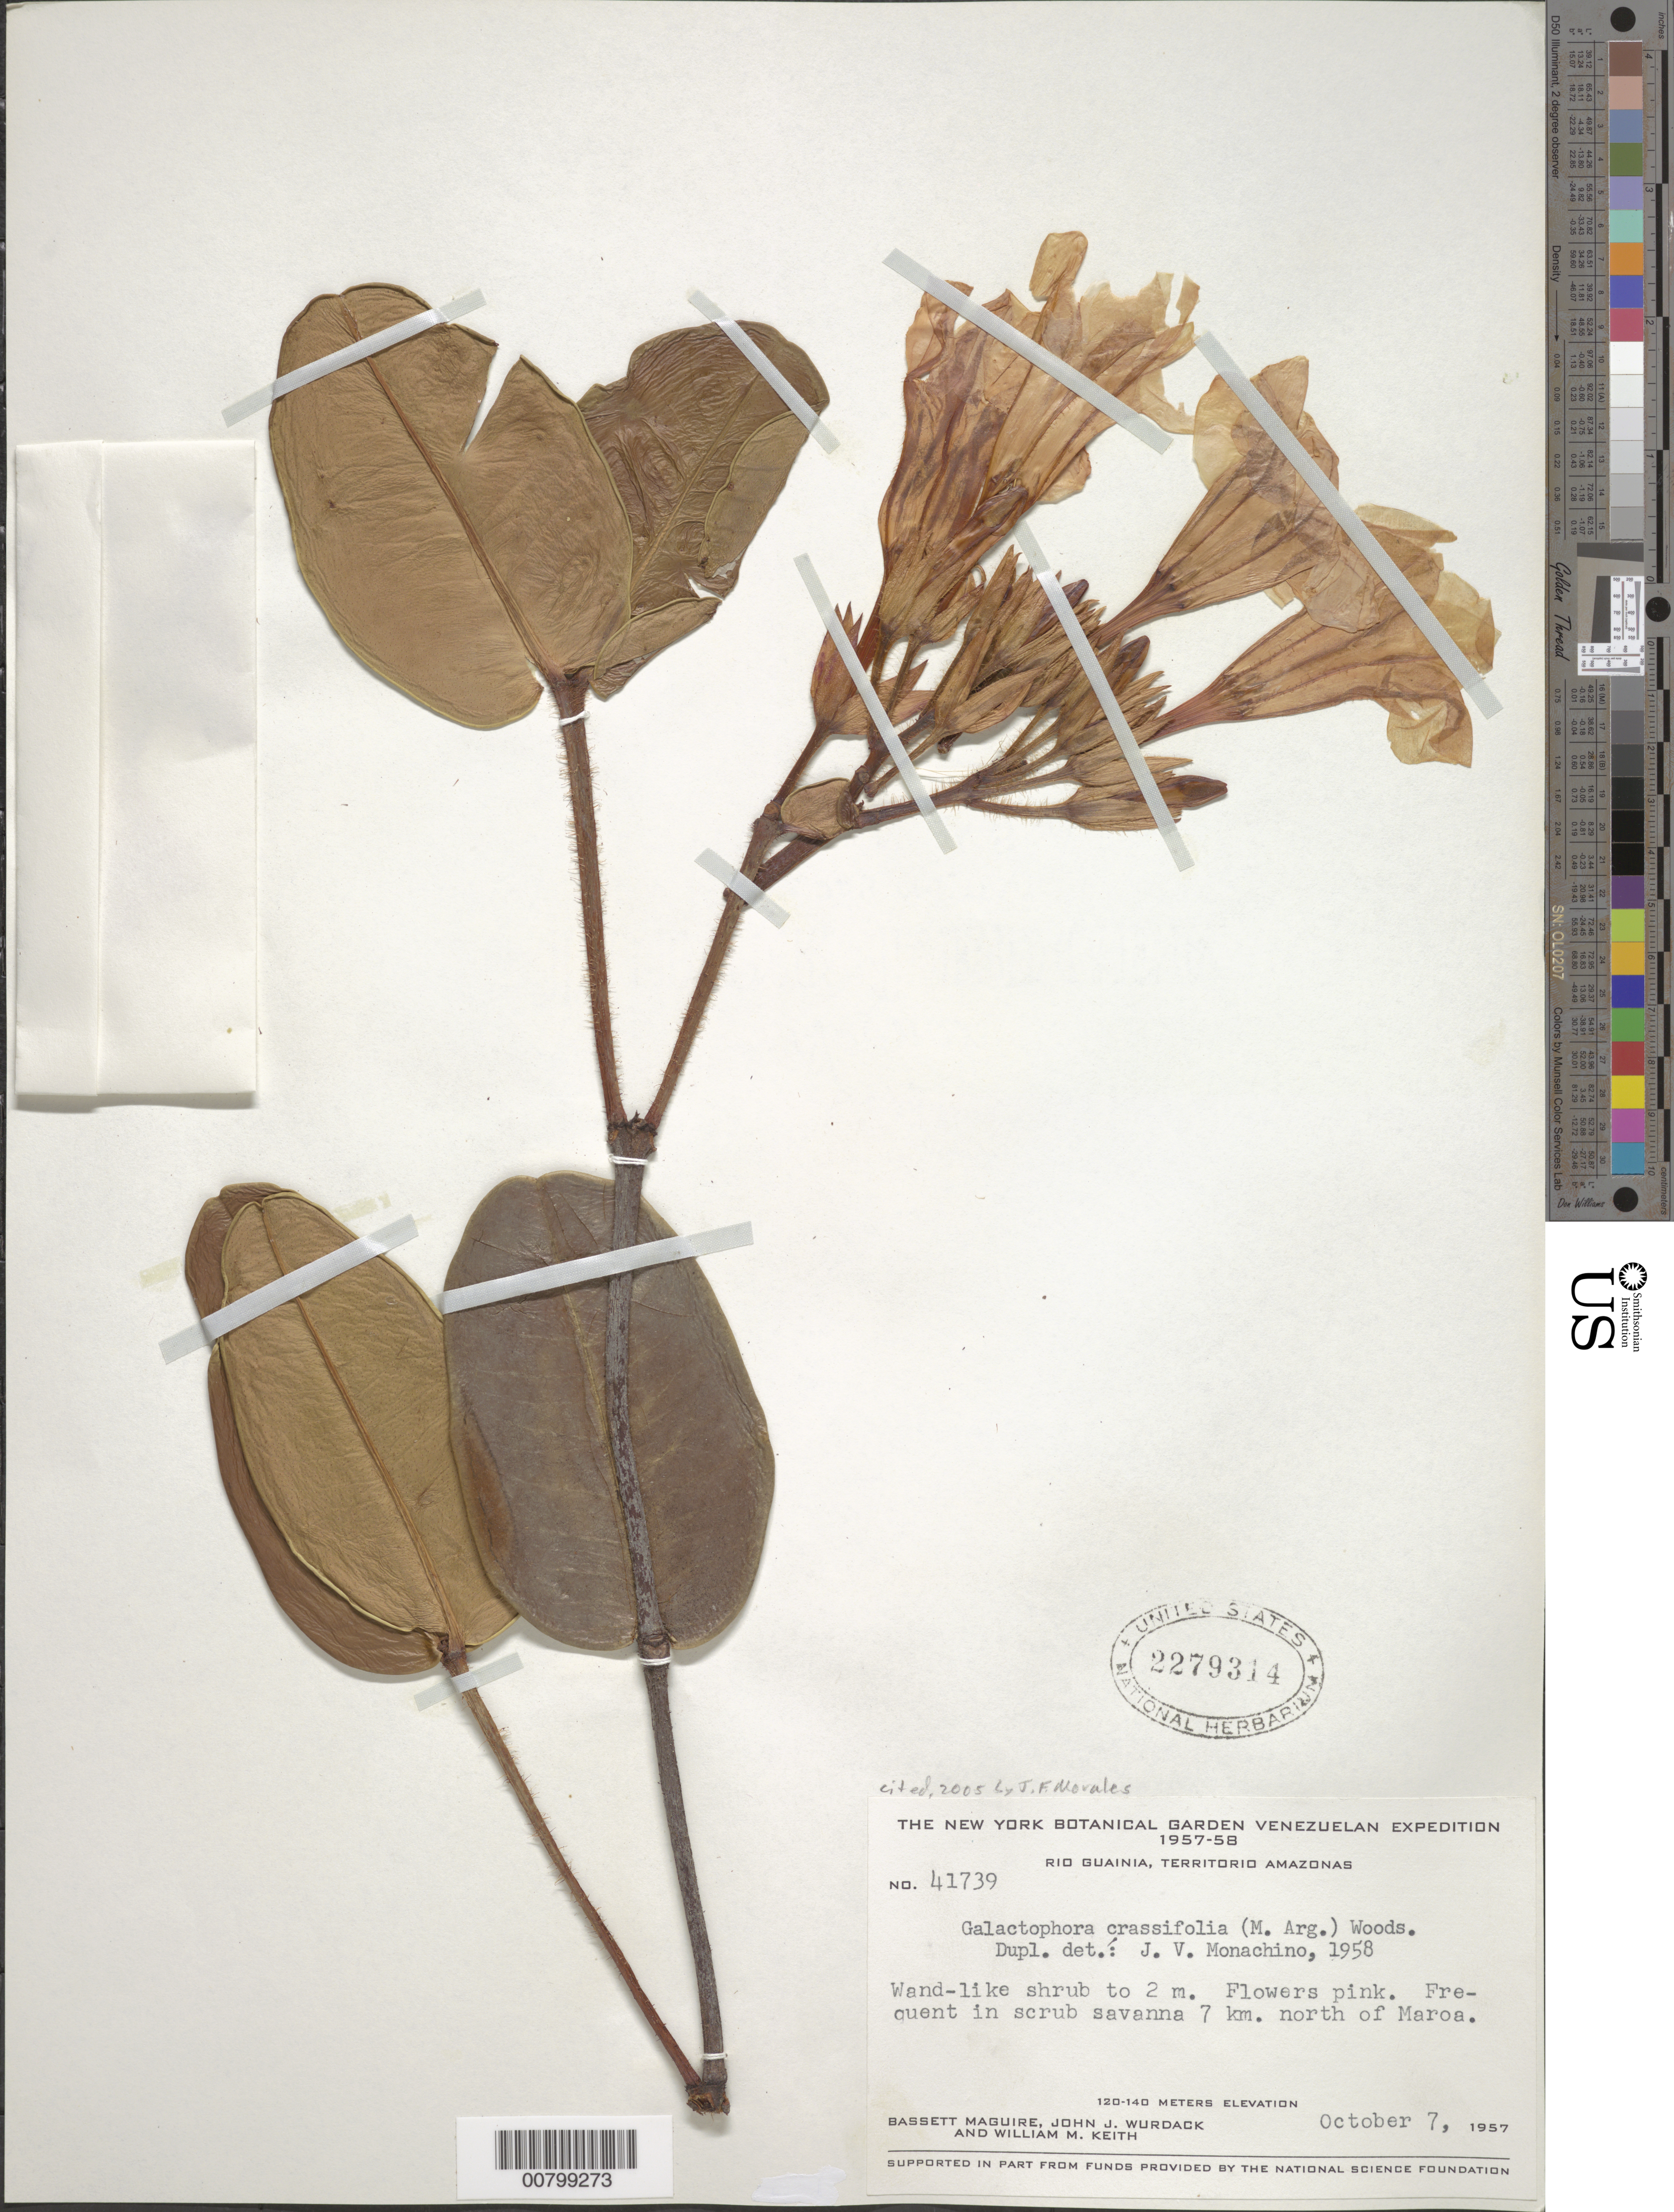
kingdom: Plantae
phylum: Tracheophyta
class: Magnoliopsida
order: Gentianales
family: Apocynaceae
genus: Galactophora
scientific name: Galactophora crassifolia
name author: (Müll. Arg.) Woodson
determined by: Monachino, J. V.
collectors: B. Maguire, J. J. Wurdack & W. Keith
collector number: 41739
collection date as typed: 7-Oct-57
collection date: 1957-10-07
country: Venezuela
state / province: Amazonas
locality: Río Guainía, 7 km N of Maroa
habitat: Scrub savanna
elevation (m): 120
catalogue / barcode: US 2279314